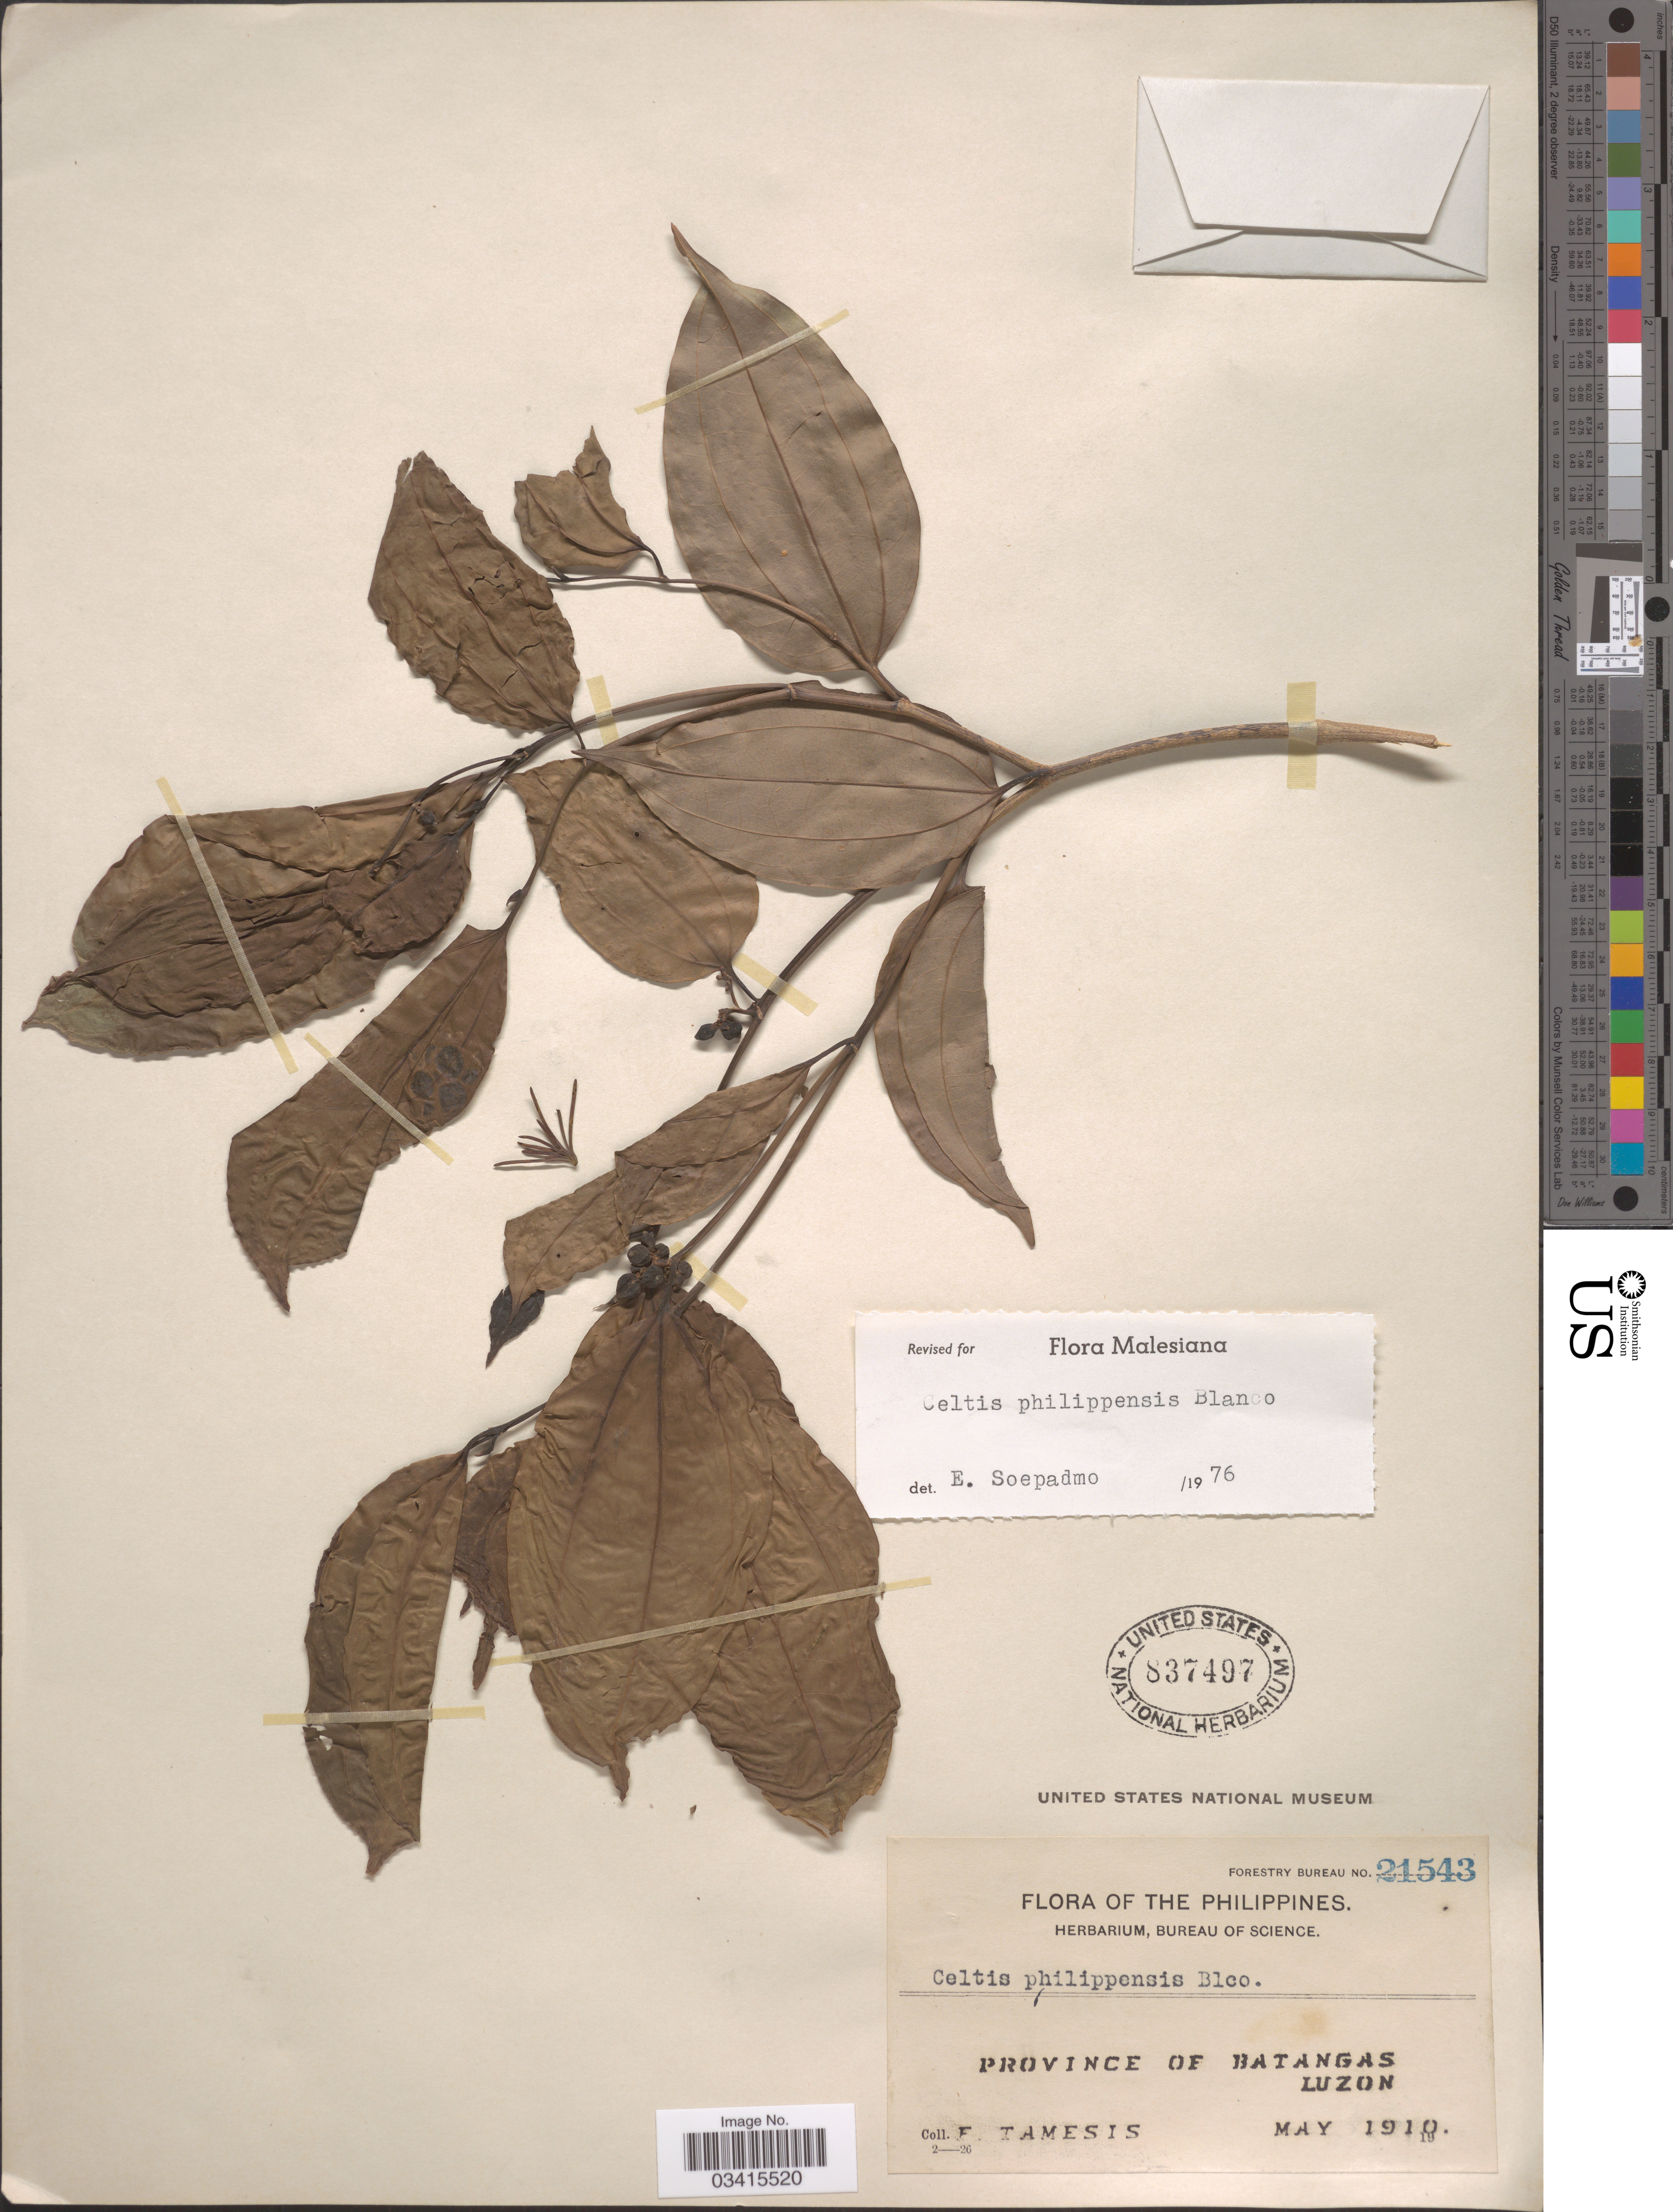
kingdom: Plantae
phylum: Tracheophyta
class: Magnoliopsida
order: Rosales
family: Cannabaceae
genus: Celtis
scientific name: Celtis philippensis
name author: Blanco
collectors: F. Tamesis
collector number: Forestry Bureau 21543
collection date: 1910-05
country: Philippines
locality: Province of Batangas, Luzon.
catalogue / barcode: US 837497